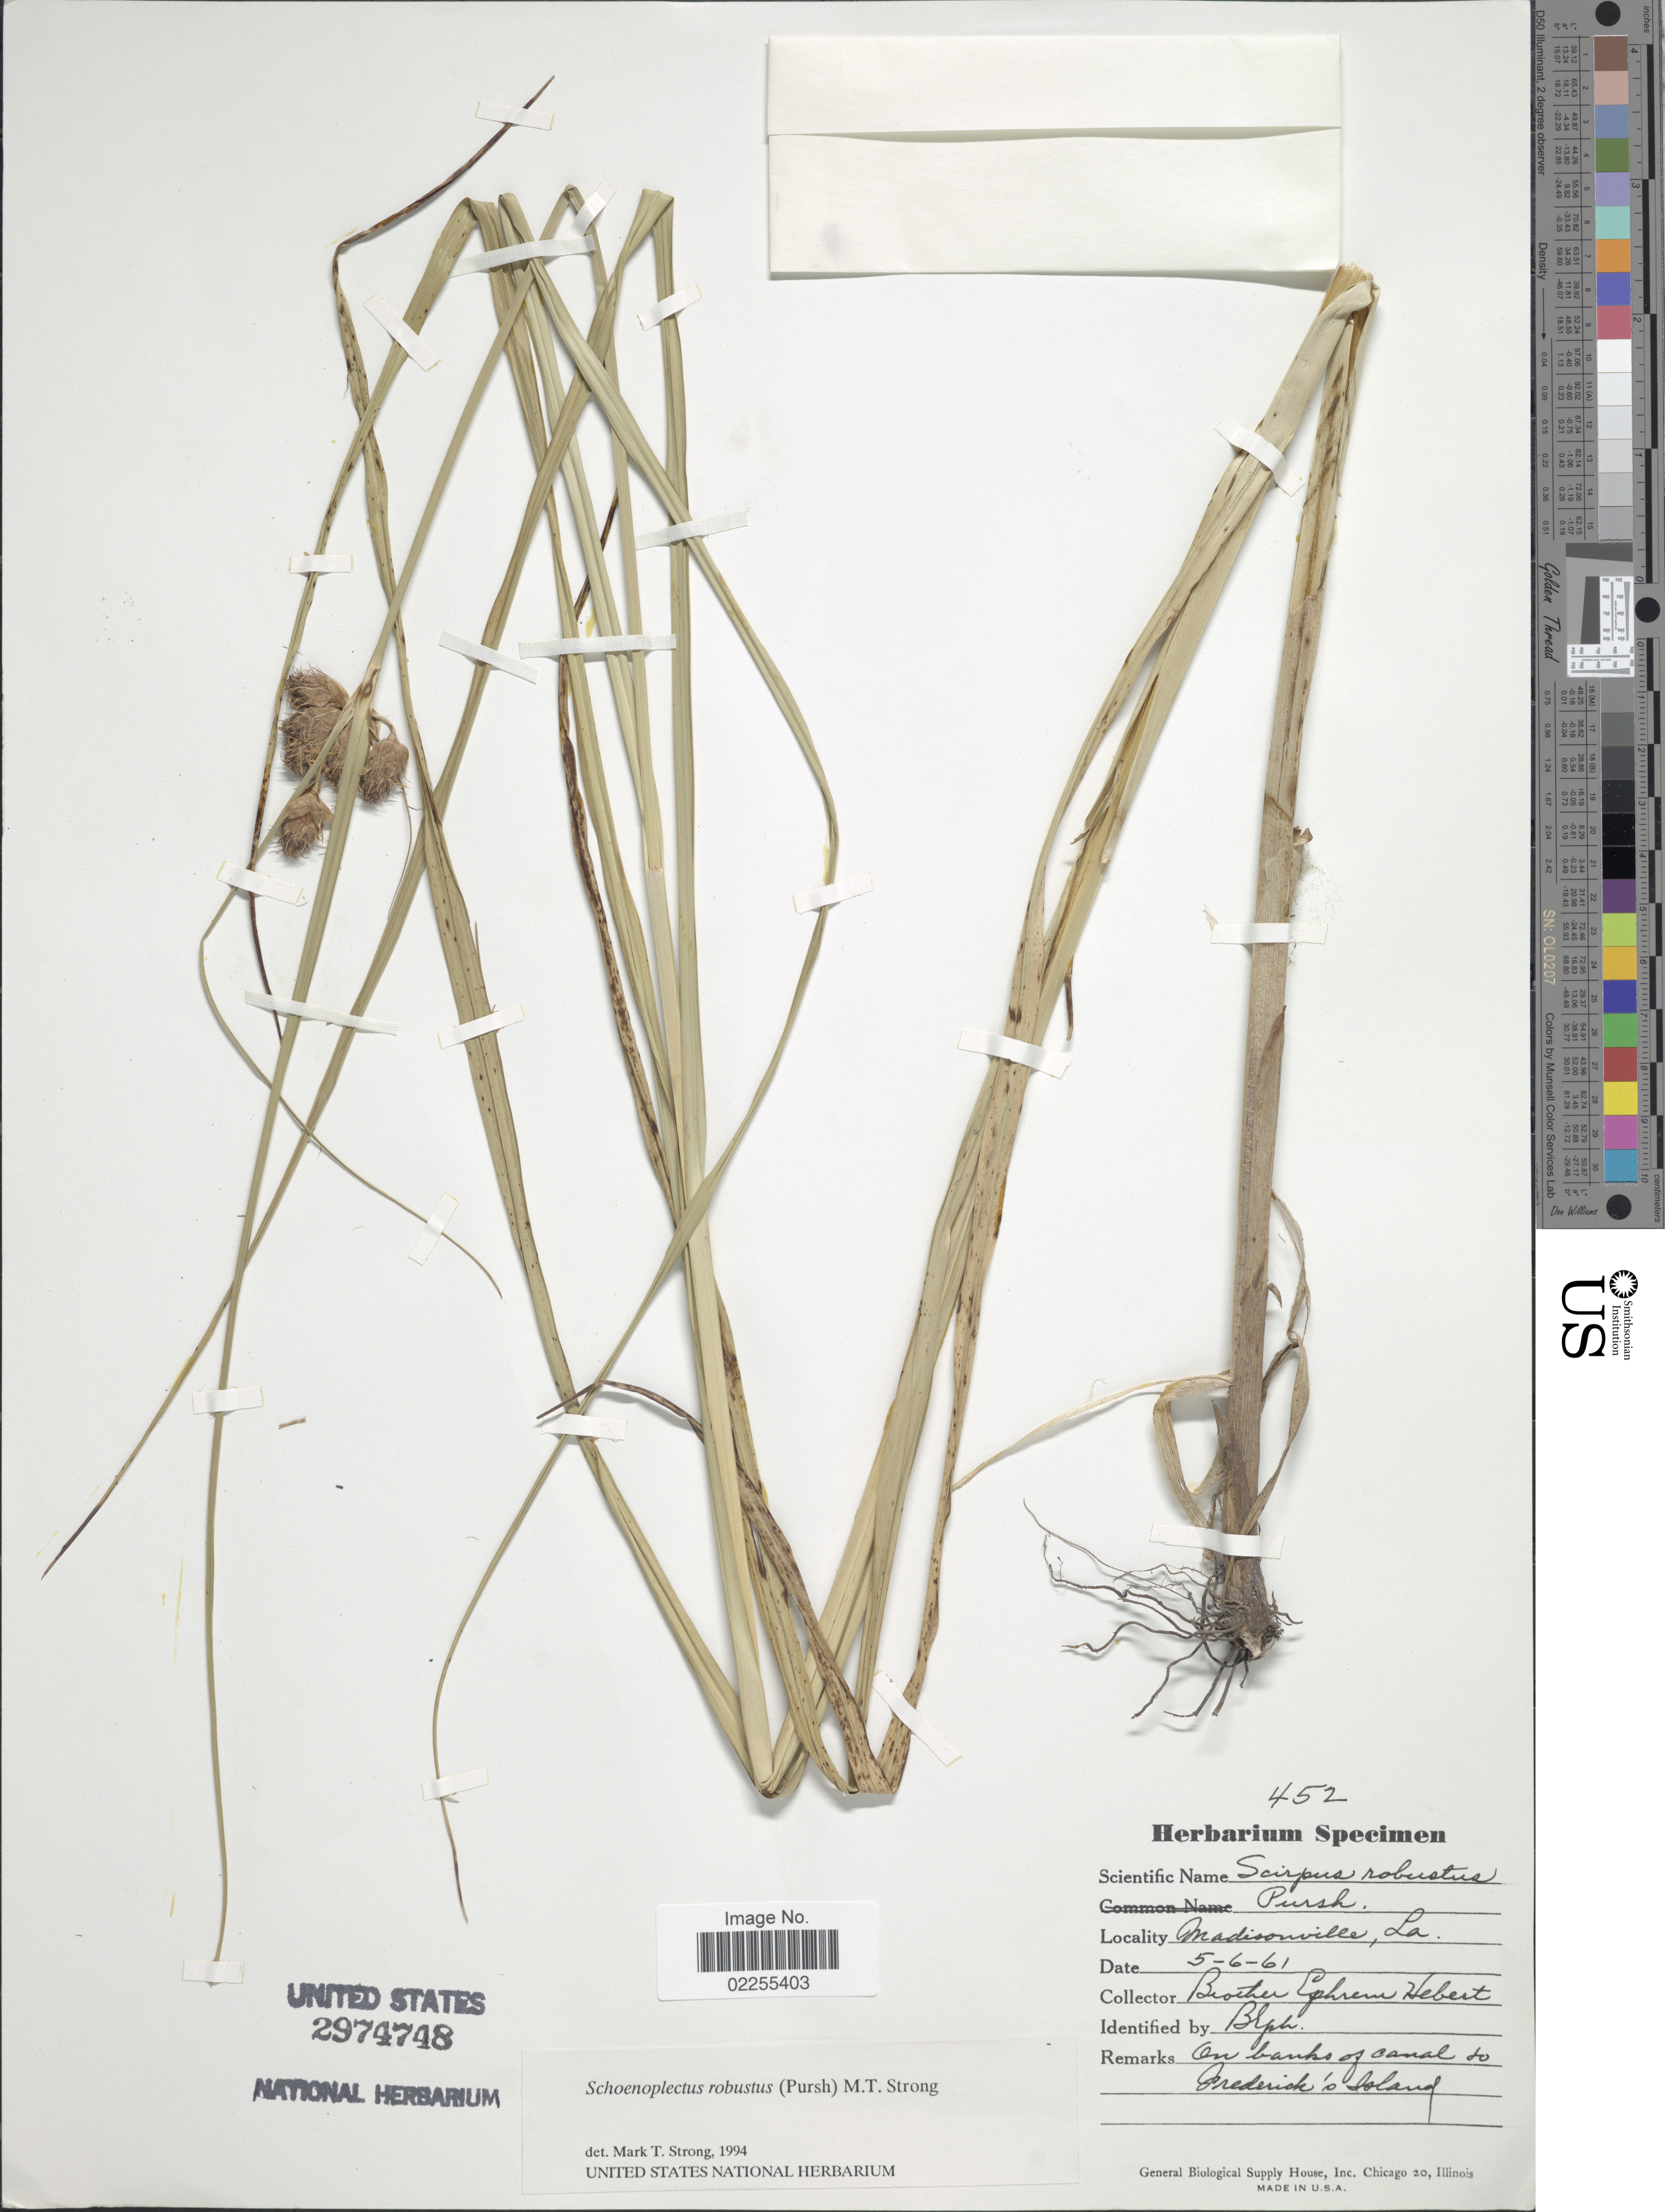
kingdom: Plantae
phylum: Tracheophyta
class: Liliopsida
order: Poales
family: Cyperaceae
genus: Bolboschoenus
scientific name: Bolboschoenus robustus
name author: (Pursh) Soják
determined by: Strong, M. T., (US), Smithsonian Institution - National Museum of Natural History (UNITED STATES)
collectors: E. Hebert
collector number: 452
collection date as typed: Transcribed d/m/y: 6/5/61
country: United States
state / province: Louisiana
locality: Madisonville, on banks of canal to Frederick's Island.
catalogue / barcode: US 2974748